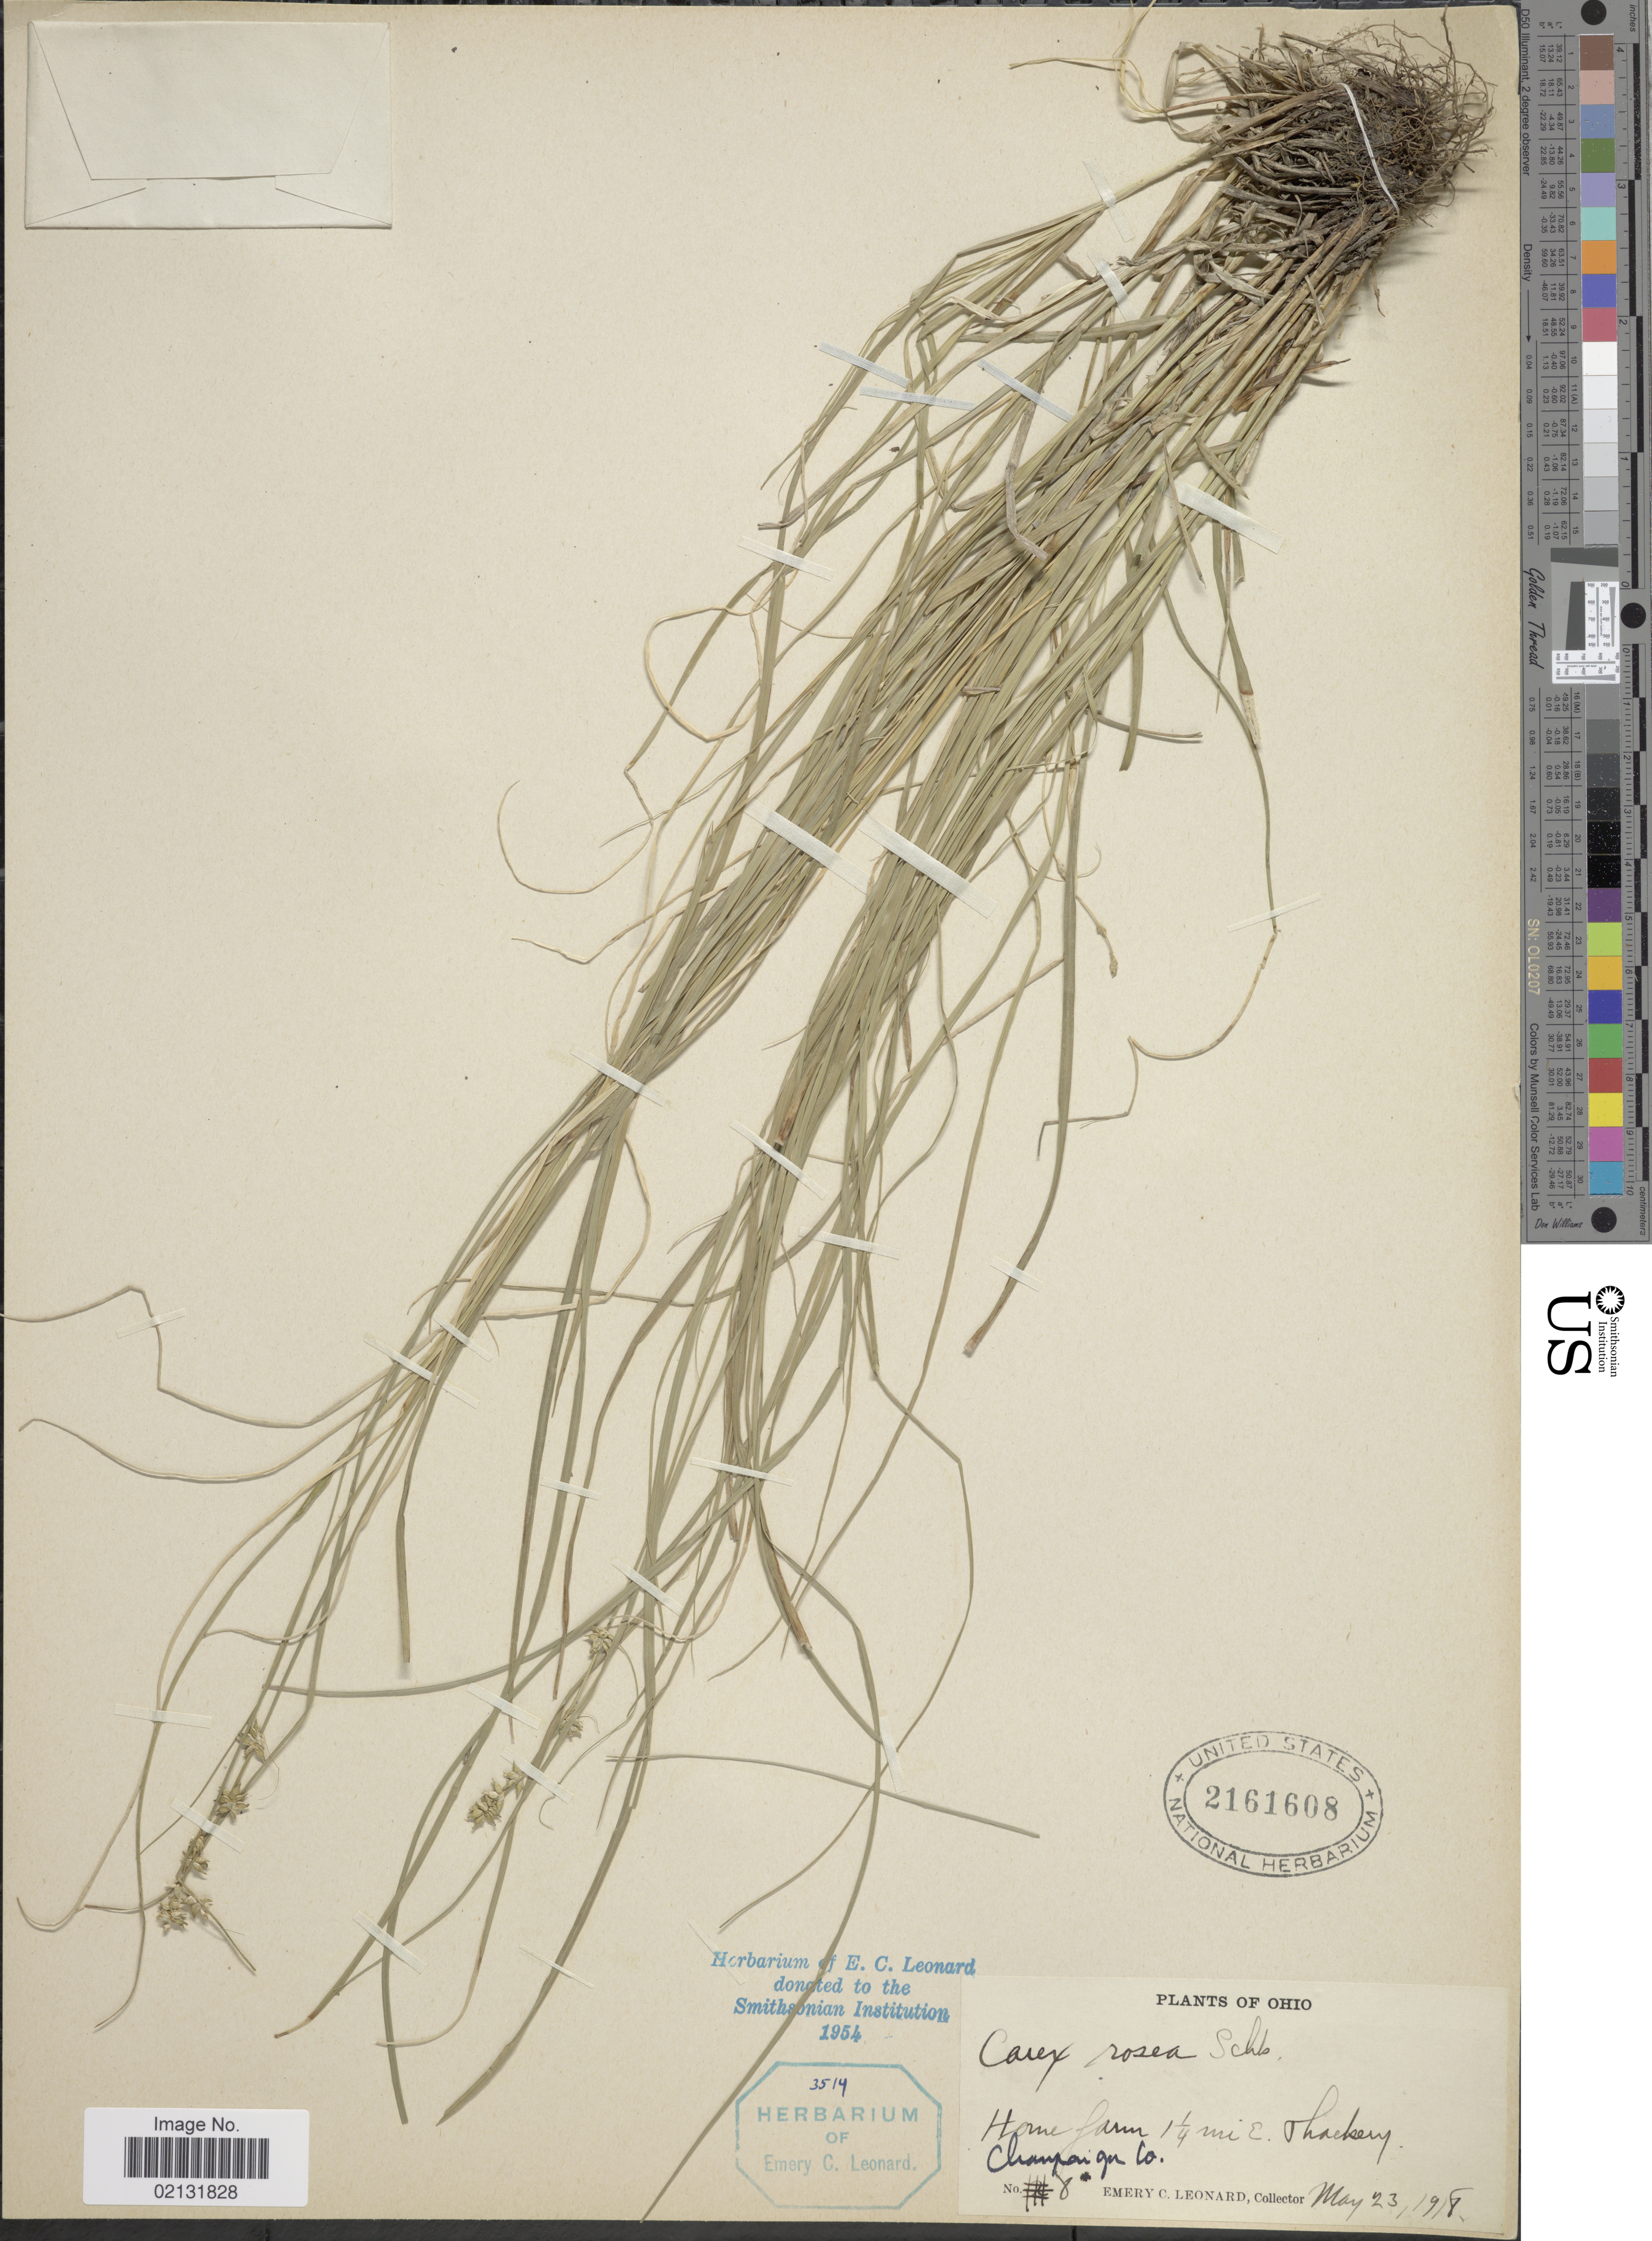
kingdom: Plantae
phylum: Tracheophyta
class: Liliopsida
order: Poales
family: Cyperaceae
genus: Carex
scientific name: Carex rosea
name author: Willd.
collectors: E. C. Leonard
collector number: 8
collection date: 1918-05-23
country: United States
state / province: Ohio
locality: Ohio, Home farm 1¼ mi E. Thackery Champaign Co.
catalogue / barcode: US 2161608